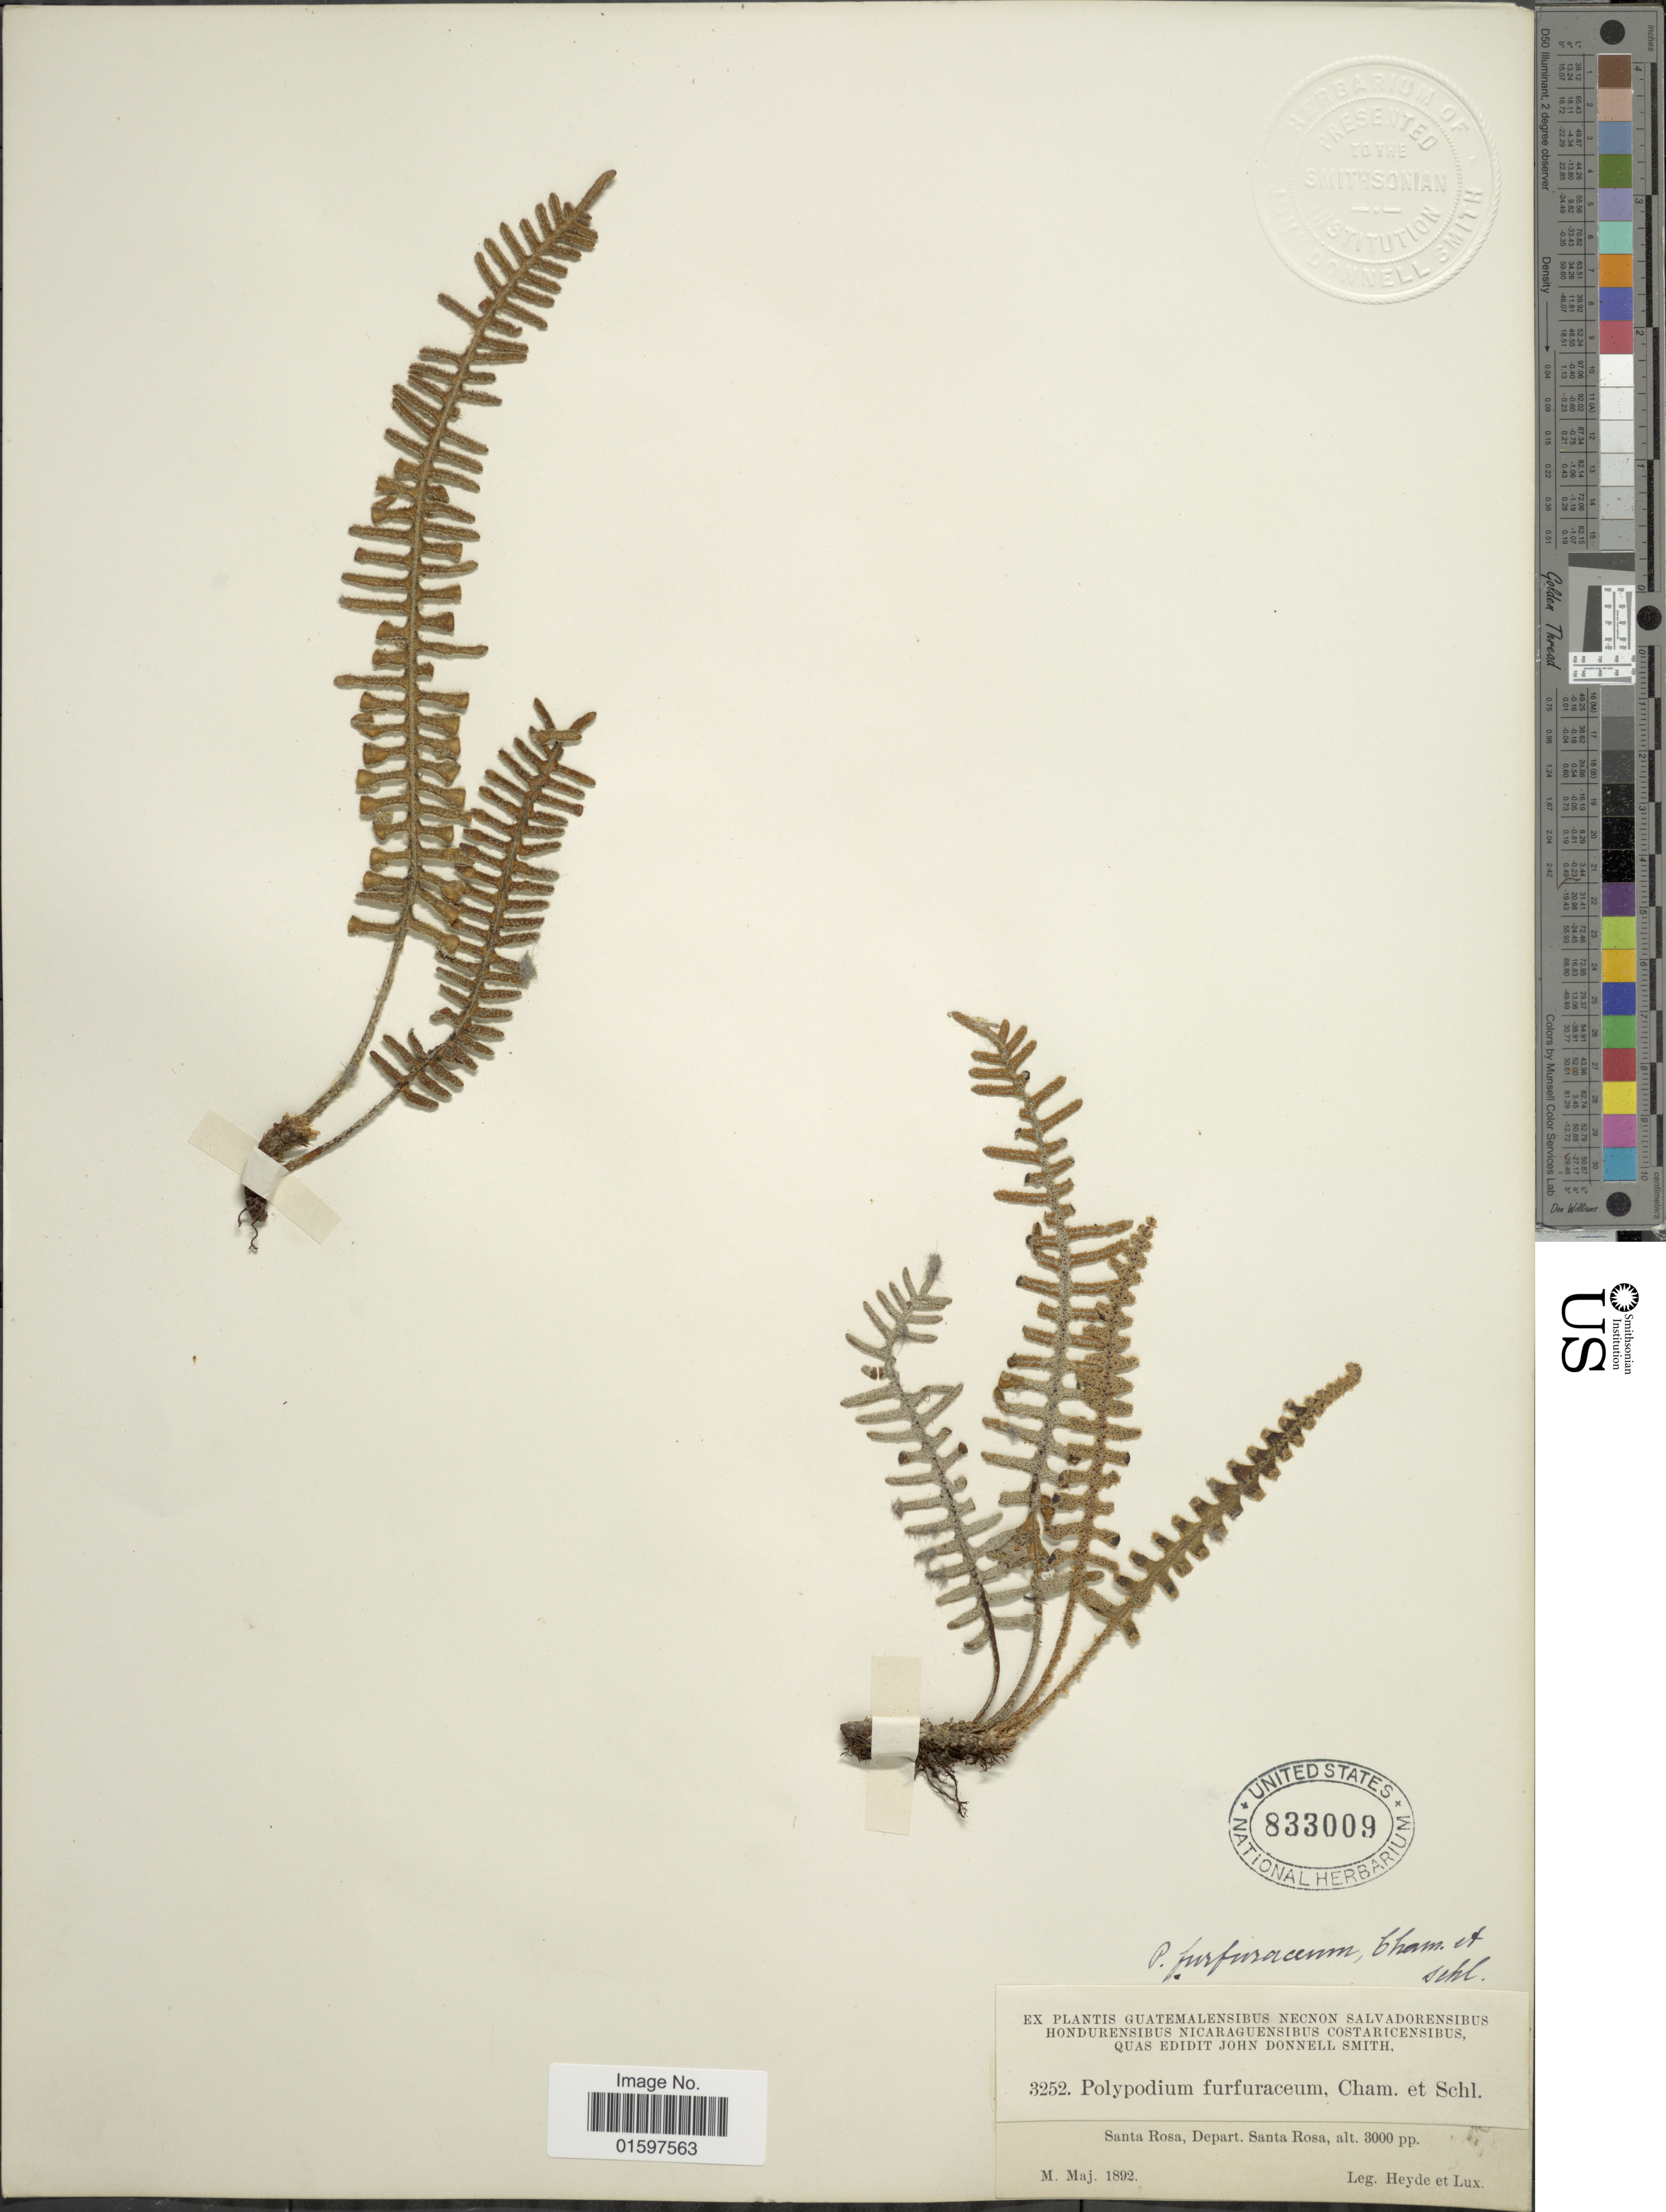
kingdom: Plantae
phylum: Tracheophyta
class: Polypodiopsida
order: Polypodiales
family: Polypodiaceae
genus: Pleopeltis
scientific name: Pleopeltis furfuracea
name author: (Schltdl. & Cham.) A.R. Sm. & Tejero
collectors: Heyde & Lux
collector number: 3252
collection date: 1892-05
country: Guatemala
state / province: Santa Rosa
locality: Santa rosa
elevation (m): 914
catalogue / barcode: US 833009